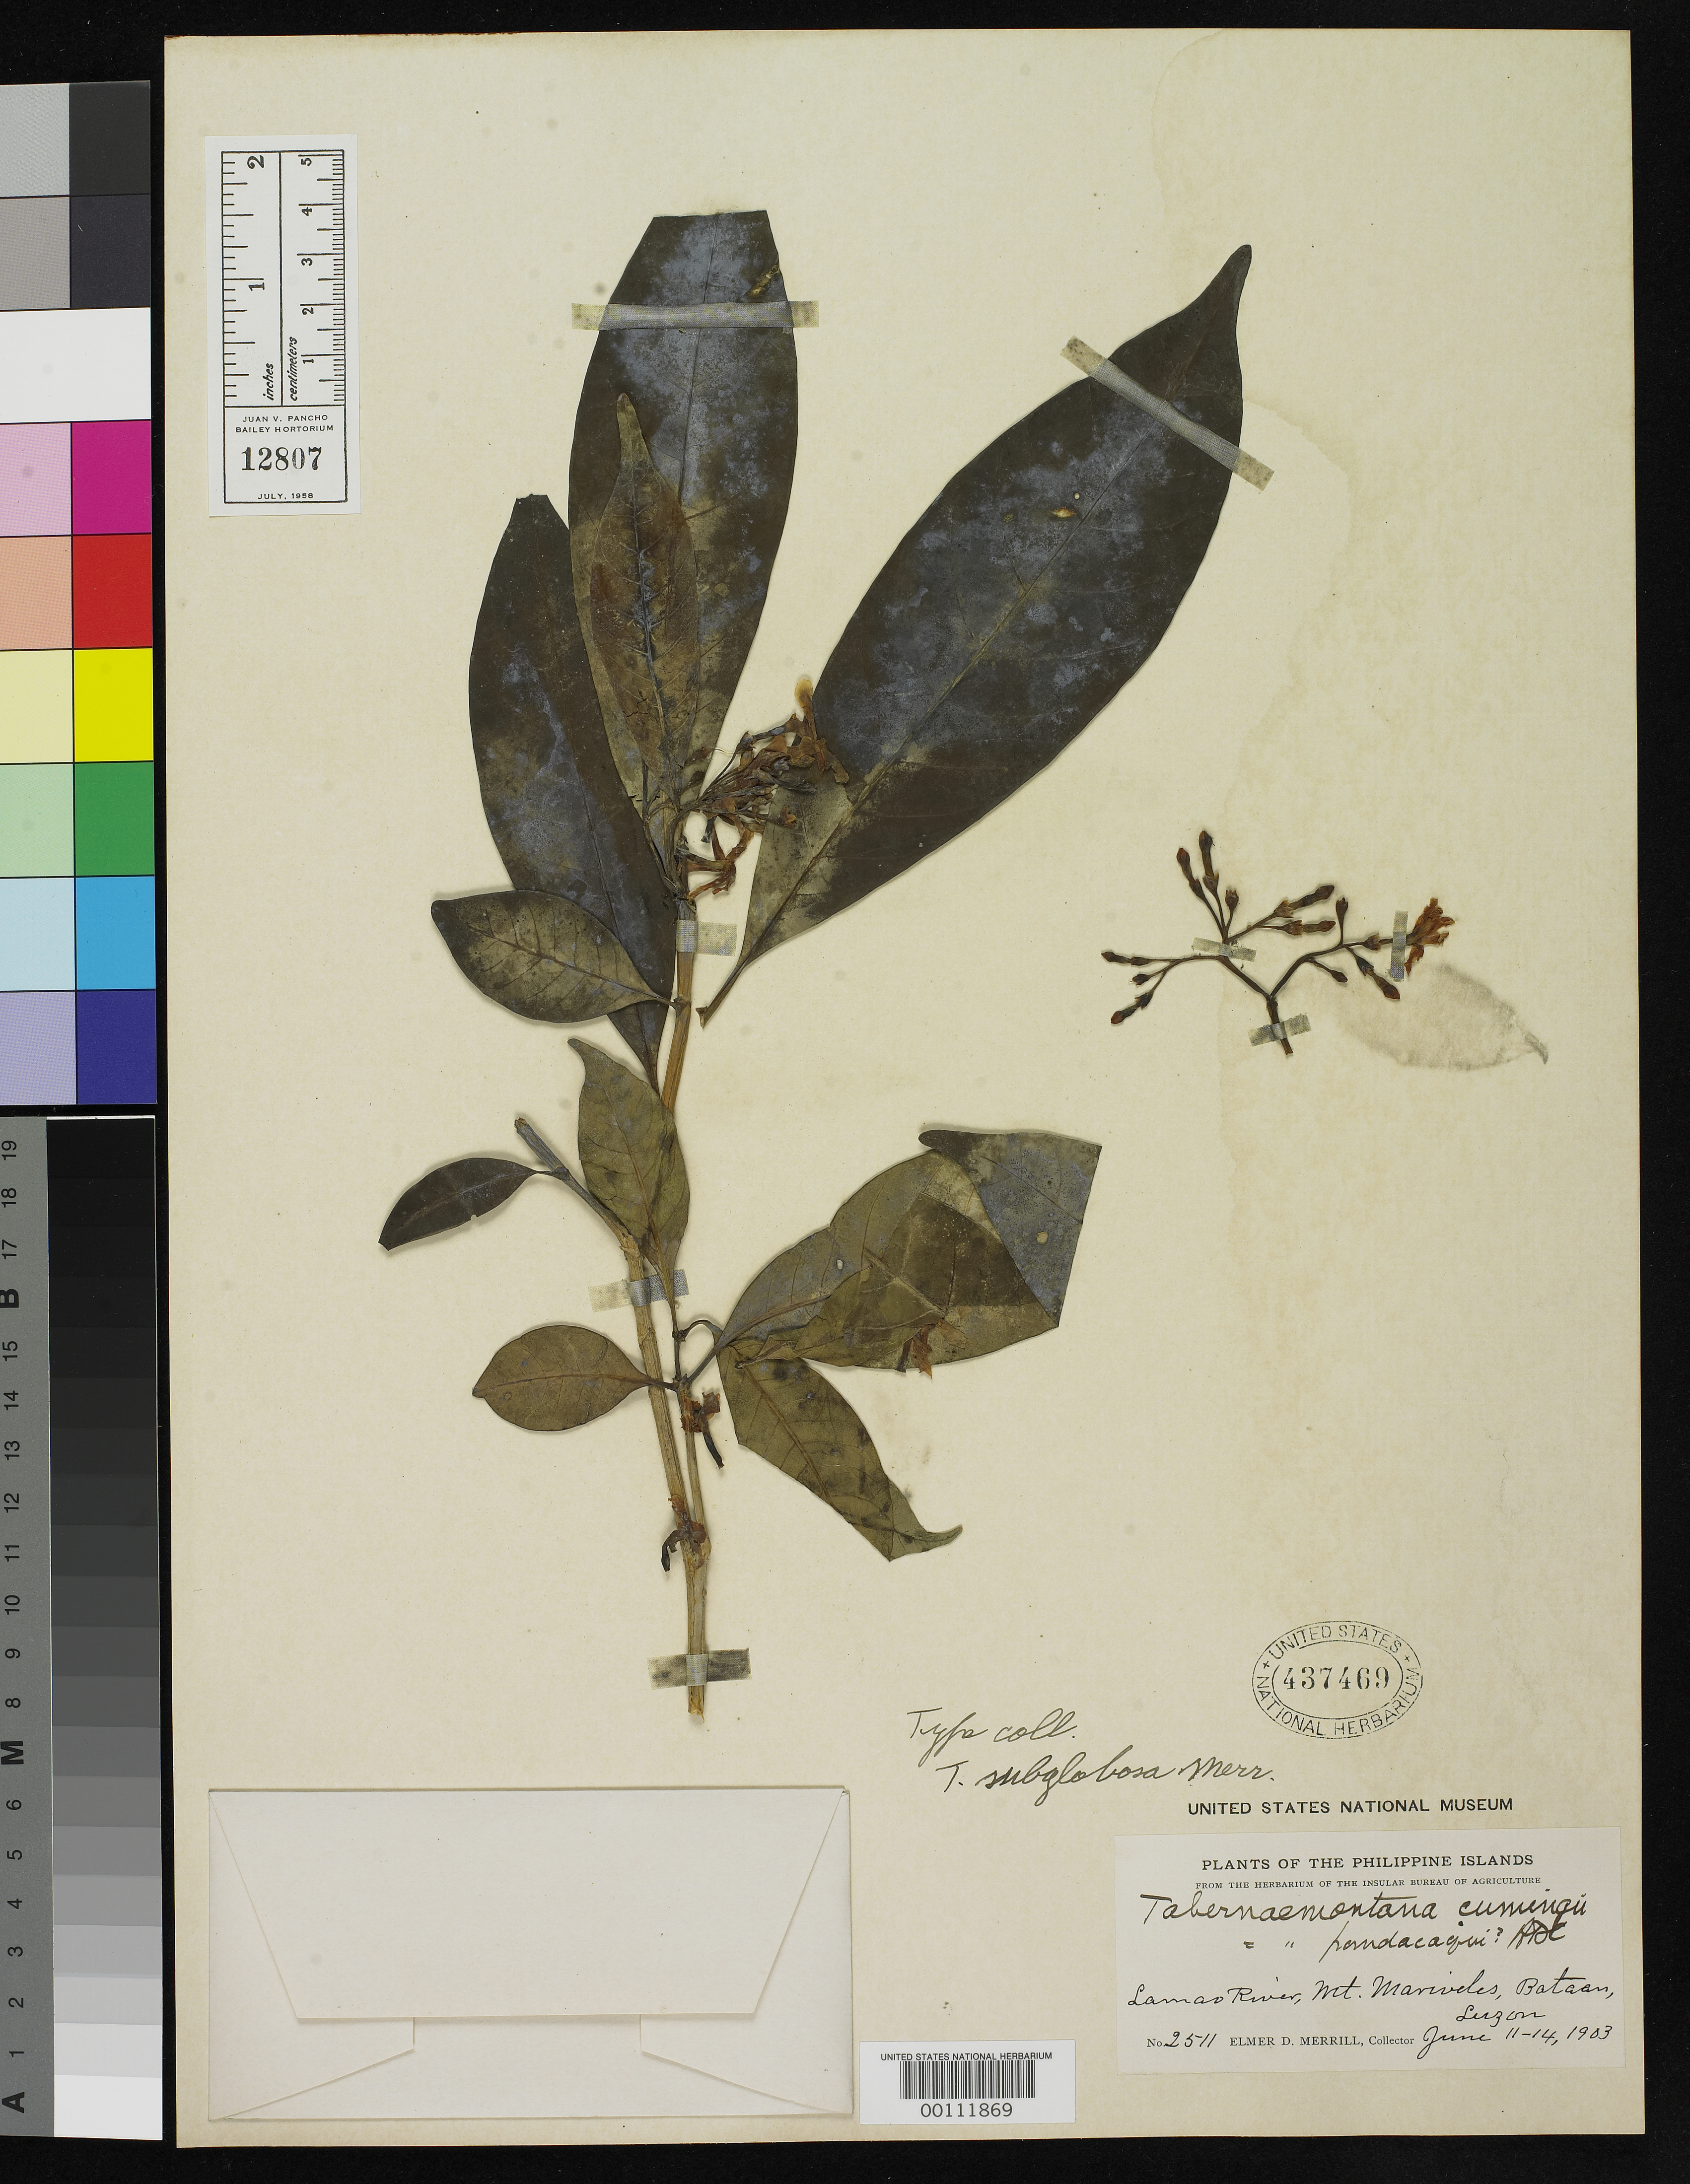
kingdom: Plantae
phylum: Tracheophyta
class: Magnoliopsida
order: Gentianales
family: Apocynaceae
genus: Tabernaemontana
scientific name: Tabernaemontana subglobosa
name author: Merr.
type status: Isotype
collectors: E. D. Merrill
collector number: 2511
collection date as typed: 11 Jun 1903 to 14 Jun 1903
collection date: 1903-06-11/1903-06-14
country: Philippines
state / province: Central Luzon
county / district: Bataan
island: Luzon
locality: Lamao River, Mt. Marivales.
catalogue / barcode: US 437469